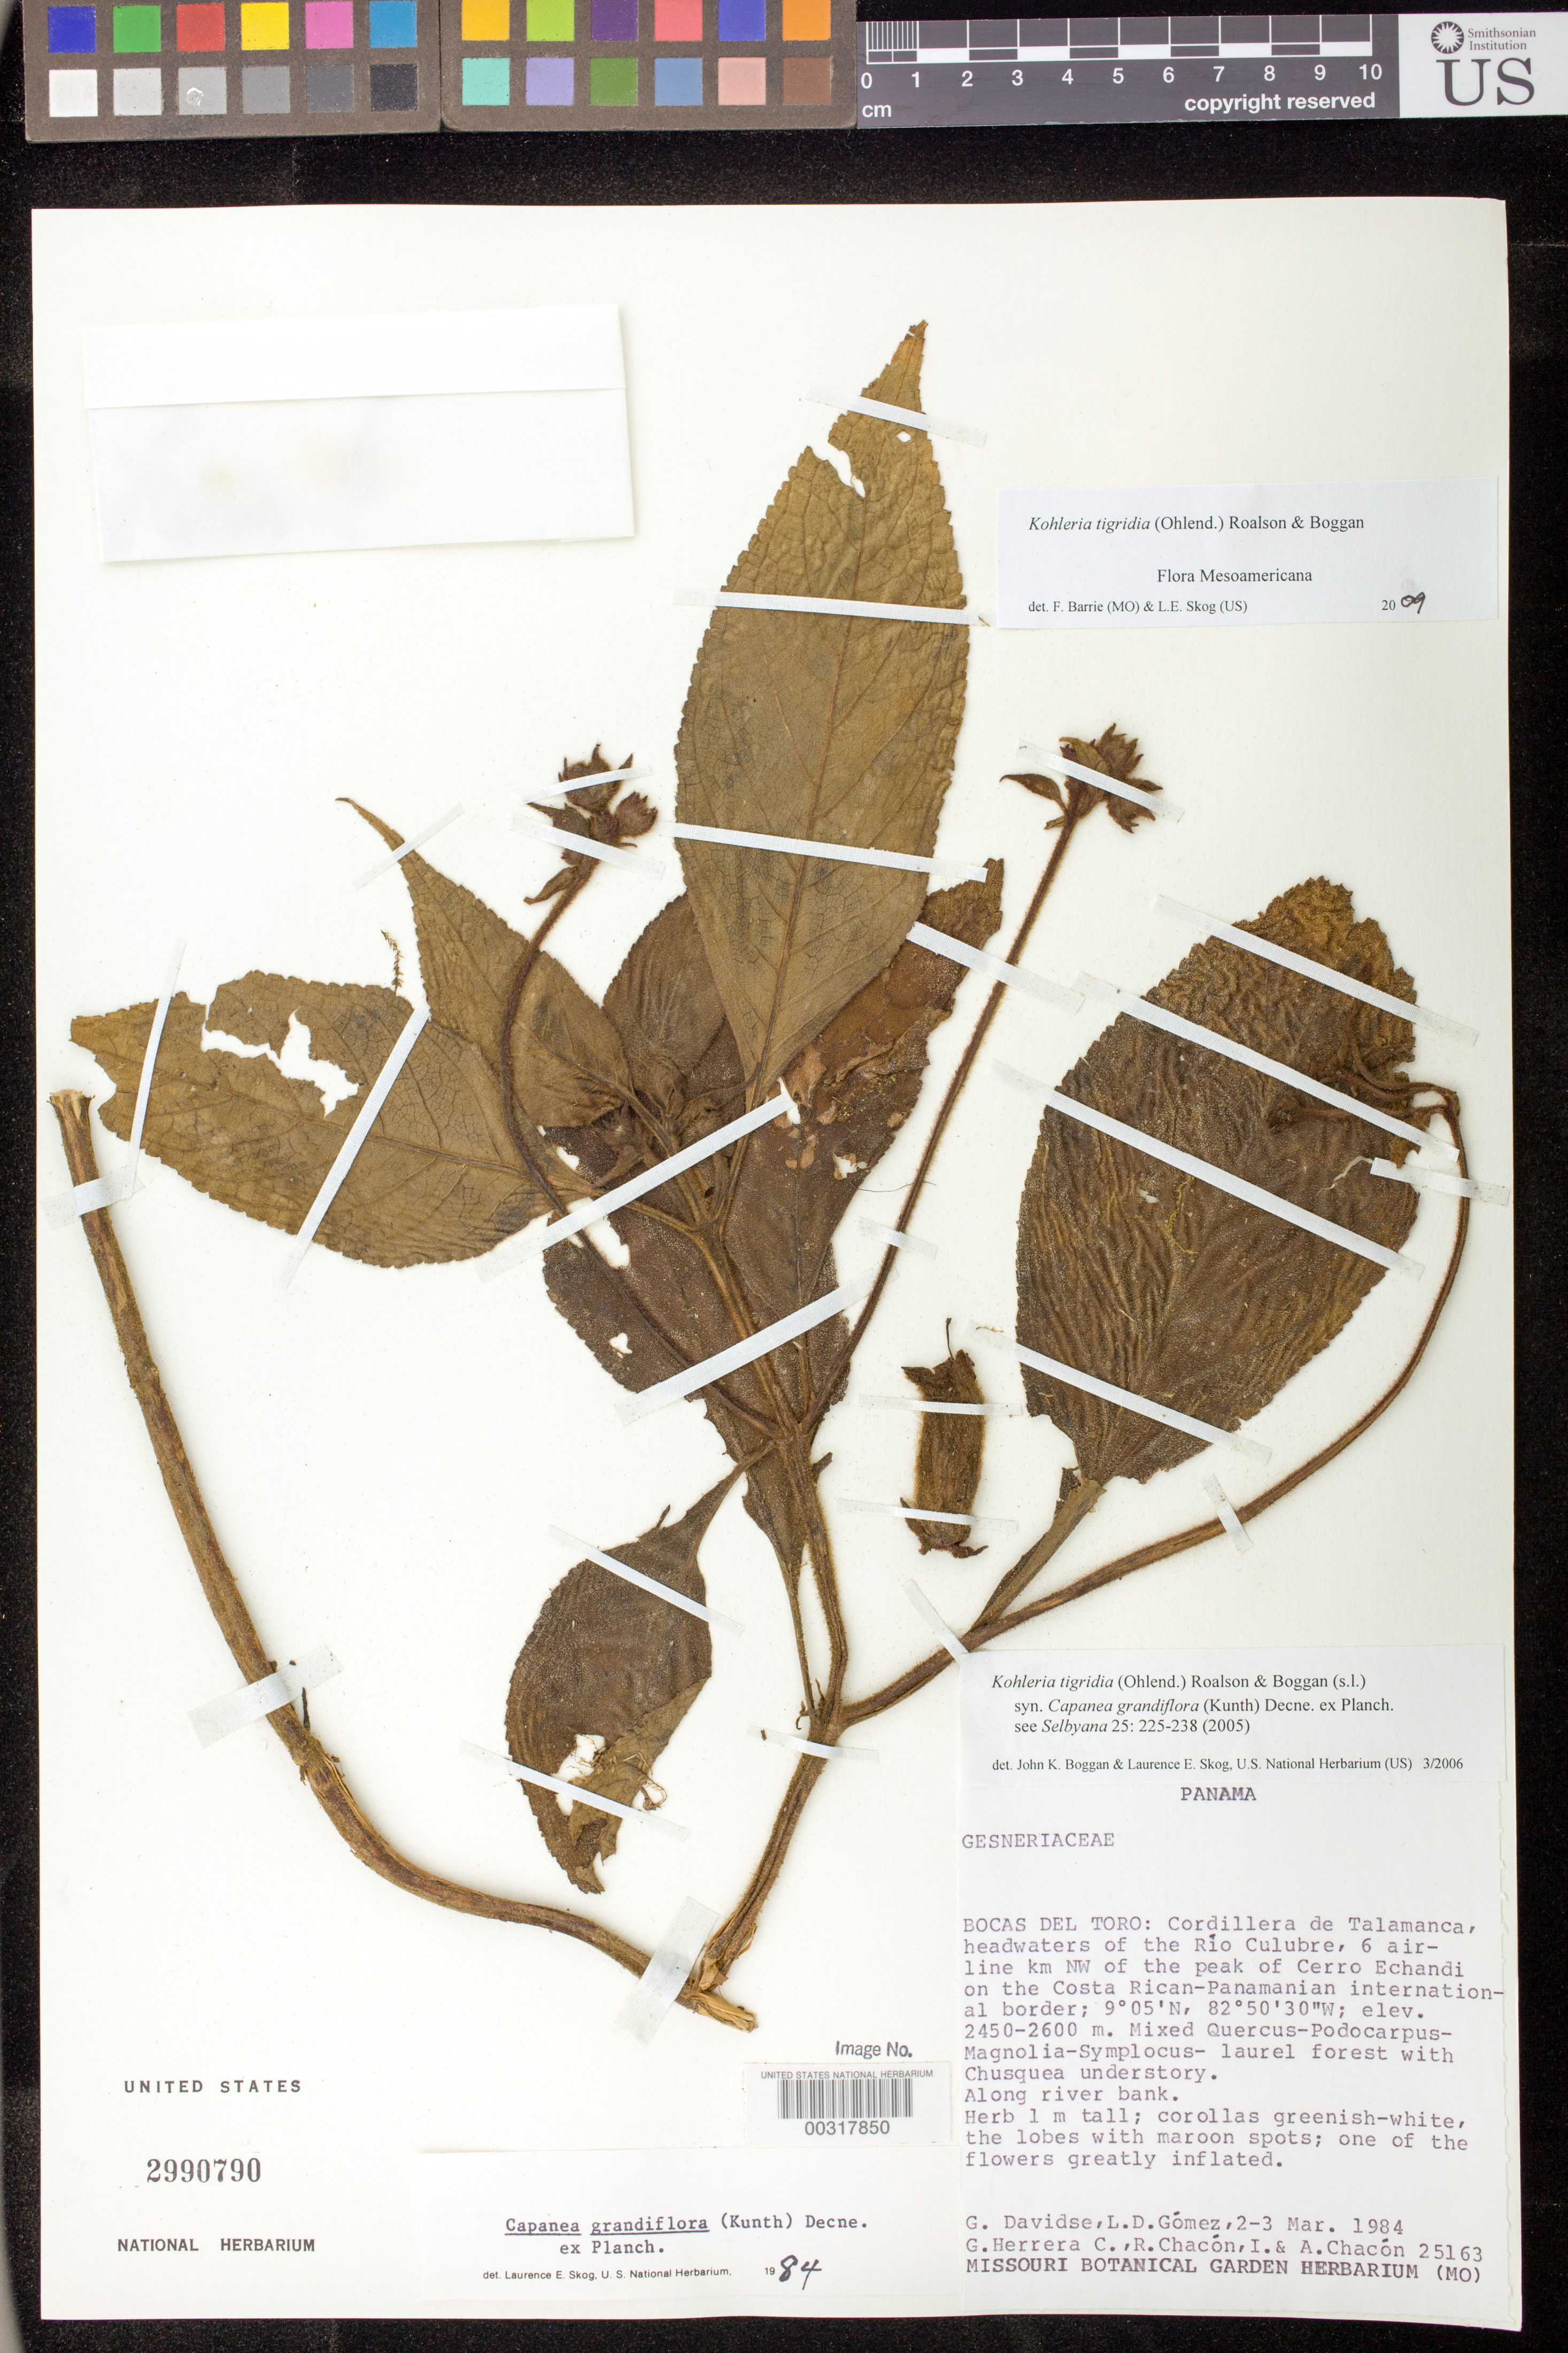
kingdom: Plantae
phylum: Tracheophyta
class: Magnoliopsida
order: Lamiales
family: Gesneriaceae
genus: Kohleria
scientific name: Kohleria tigridia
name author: (Ohlend.) Roalson & Boggan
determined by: Boggan, J. K.; Skog, L. E.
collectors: G. Davidse, L. D. Gómez, G. Herrera Ch., R. Chacón, I. Chacon & A. Chacón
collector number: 25163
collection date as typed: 2-3 Mar 1984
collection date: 1984-03-02/1984-03-03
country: Panama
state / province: Bocas del Toro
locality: Cordillera de Talamanca, headwaters of the Rio Culubre, 6 airline km NW of the peak of Cerro Echandi on the Costa Rica - Panama border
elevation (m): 2450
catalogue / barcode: US 2990790